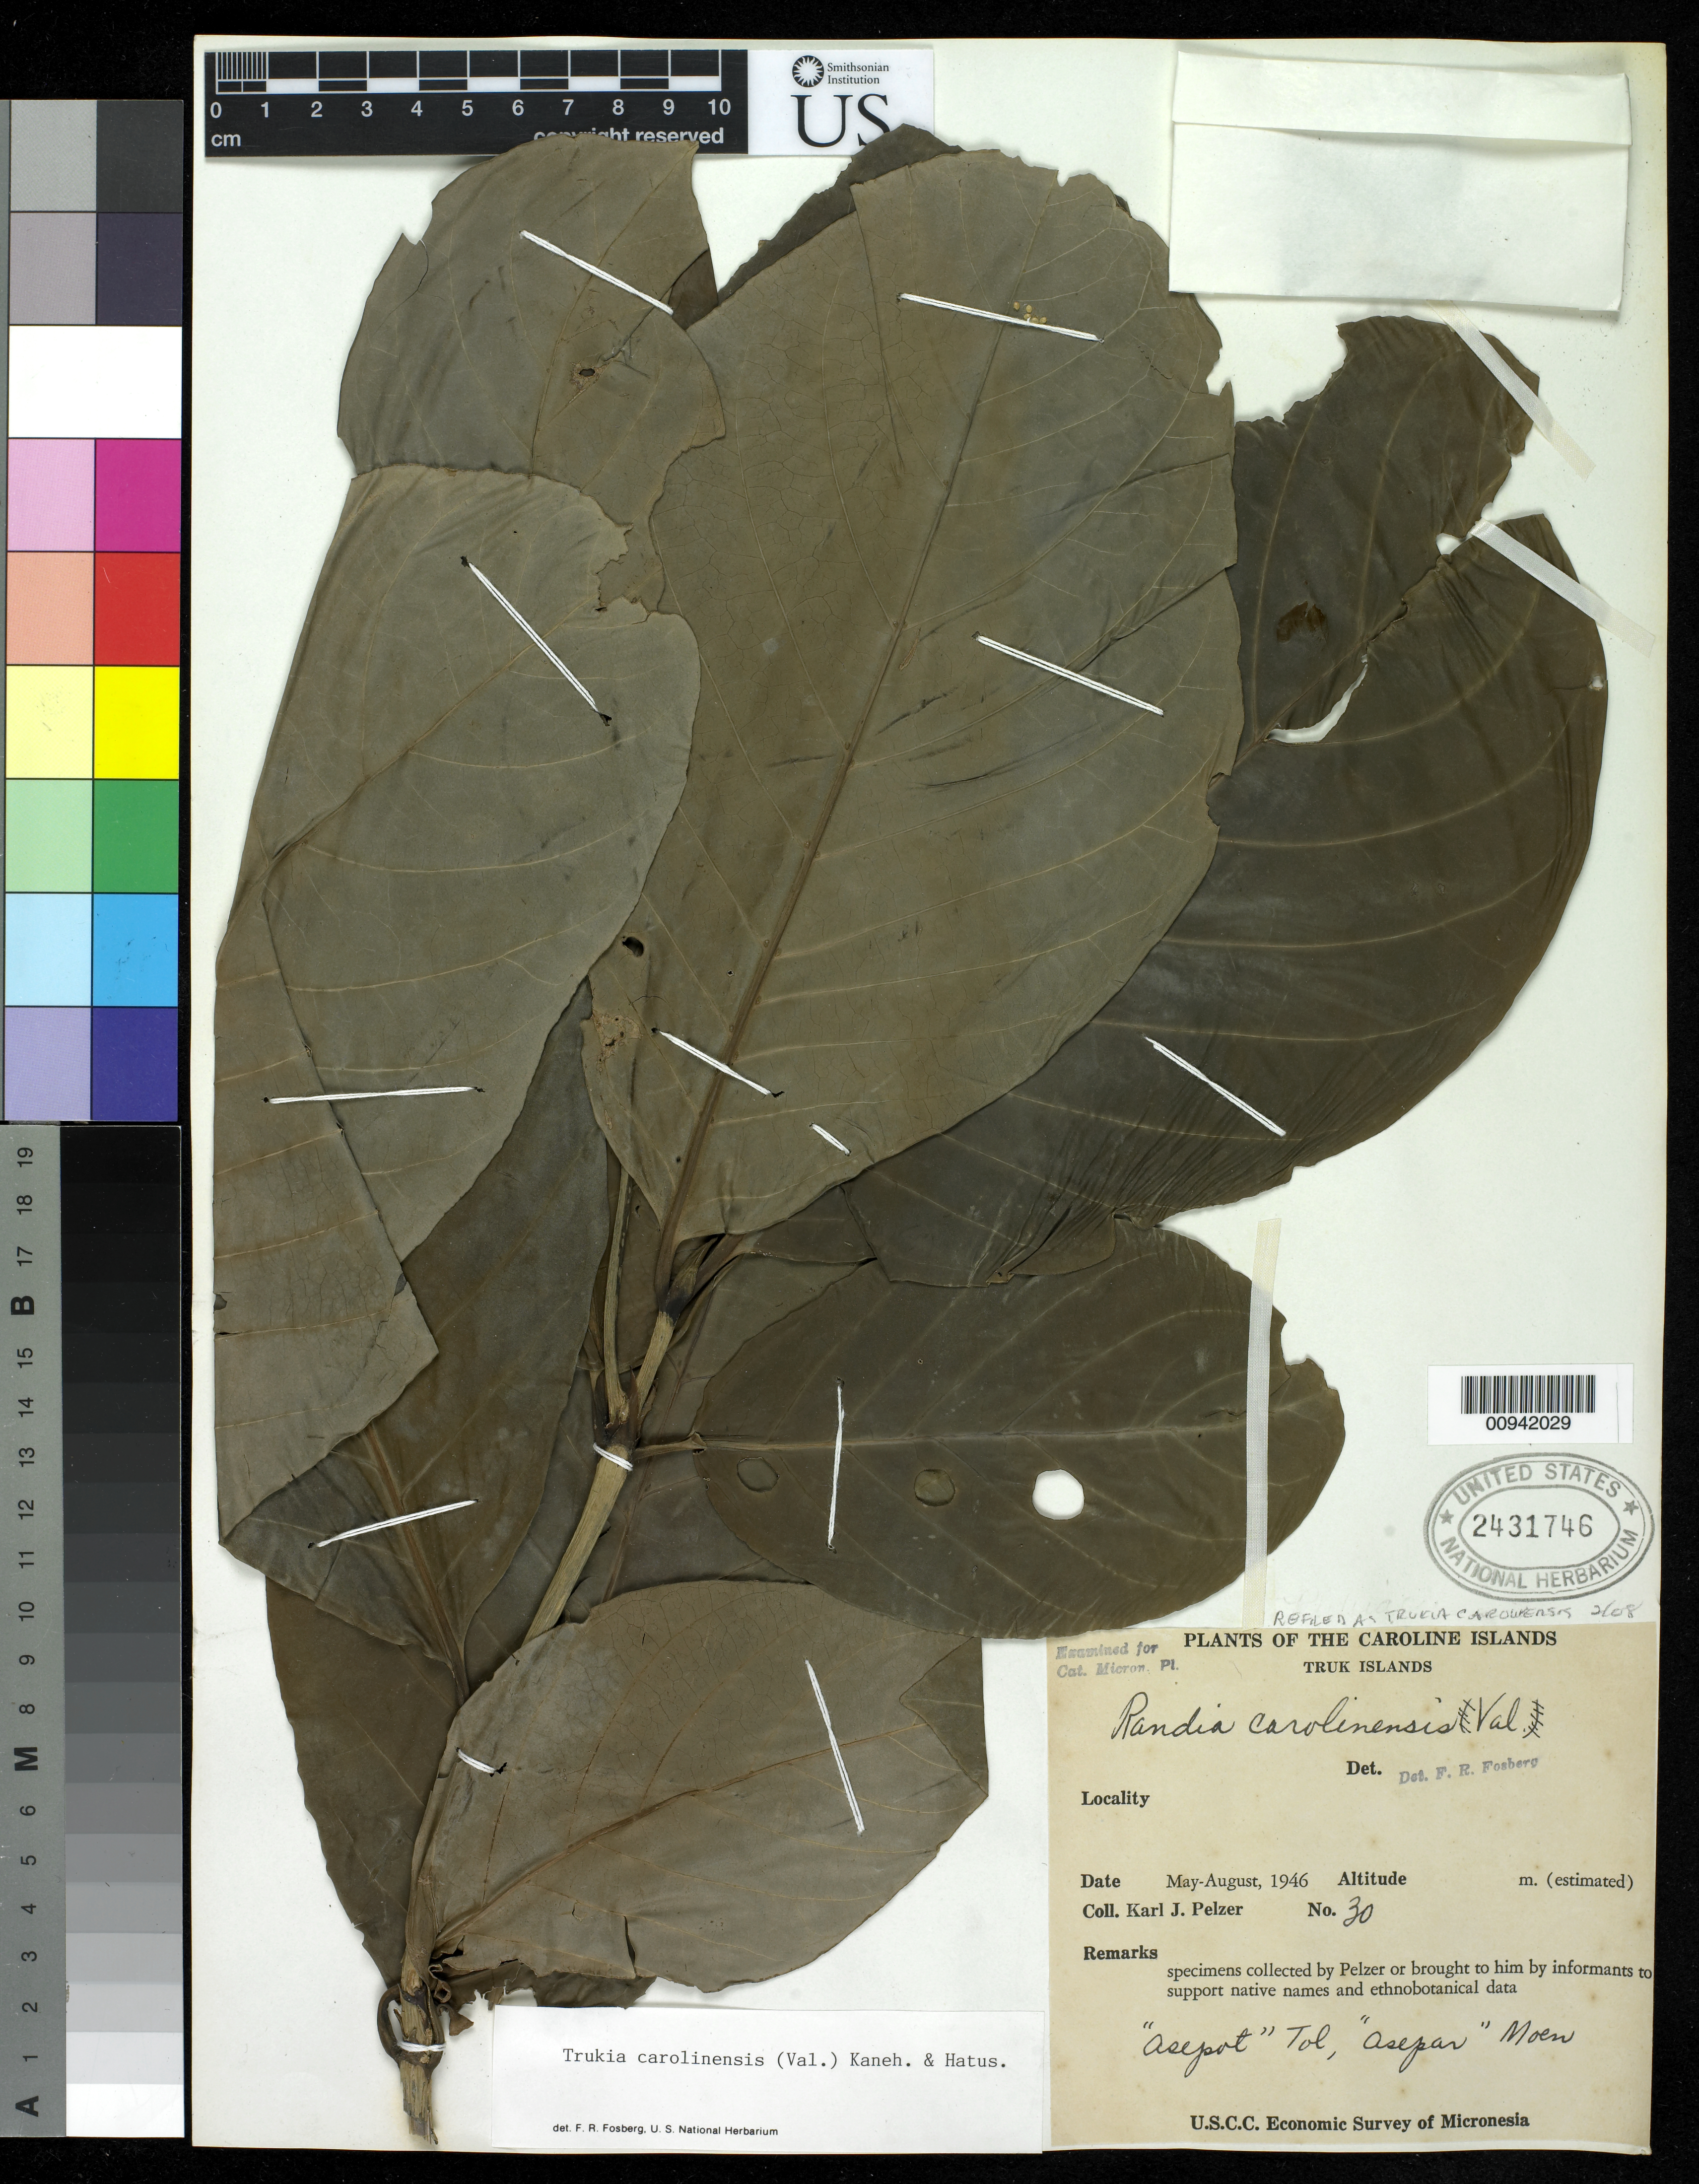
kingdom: Plantae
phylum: Tracheophyta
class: Magnoliopsida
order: Gentianales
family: Rubiaceae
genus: Trukia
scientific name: Trukia carolinensis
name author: (Valeton) Kaneh. & Hatus.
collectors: K. J. Pelzer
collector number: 30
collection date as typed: May 1946 to Aug 1946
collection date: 1946-05/1946-08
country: Micronesia, Federated States of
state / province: Truk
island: Truk (Chuuk) Is.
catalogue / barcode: US 2431746